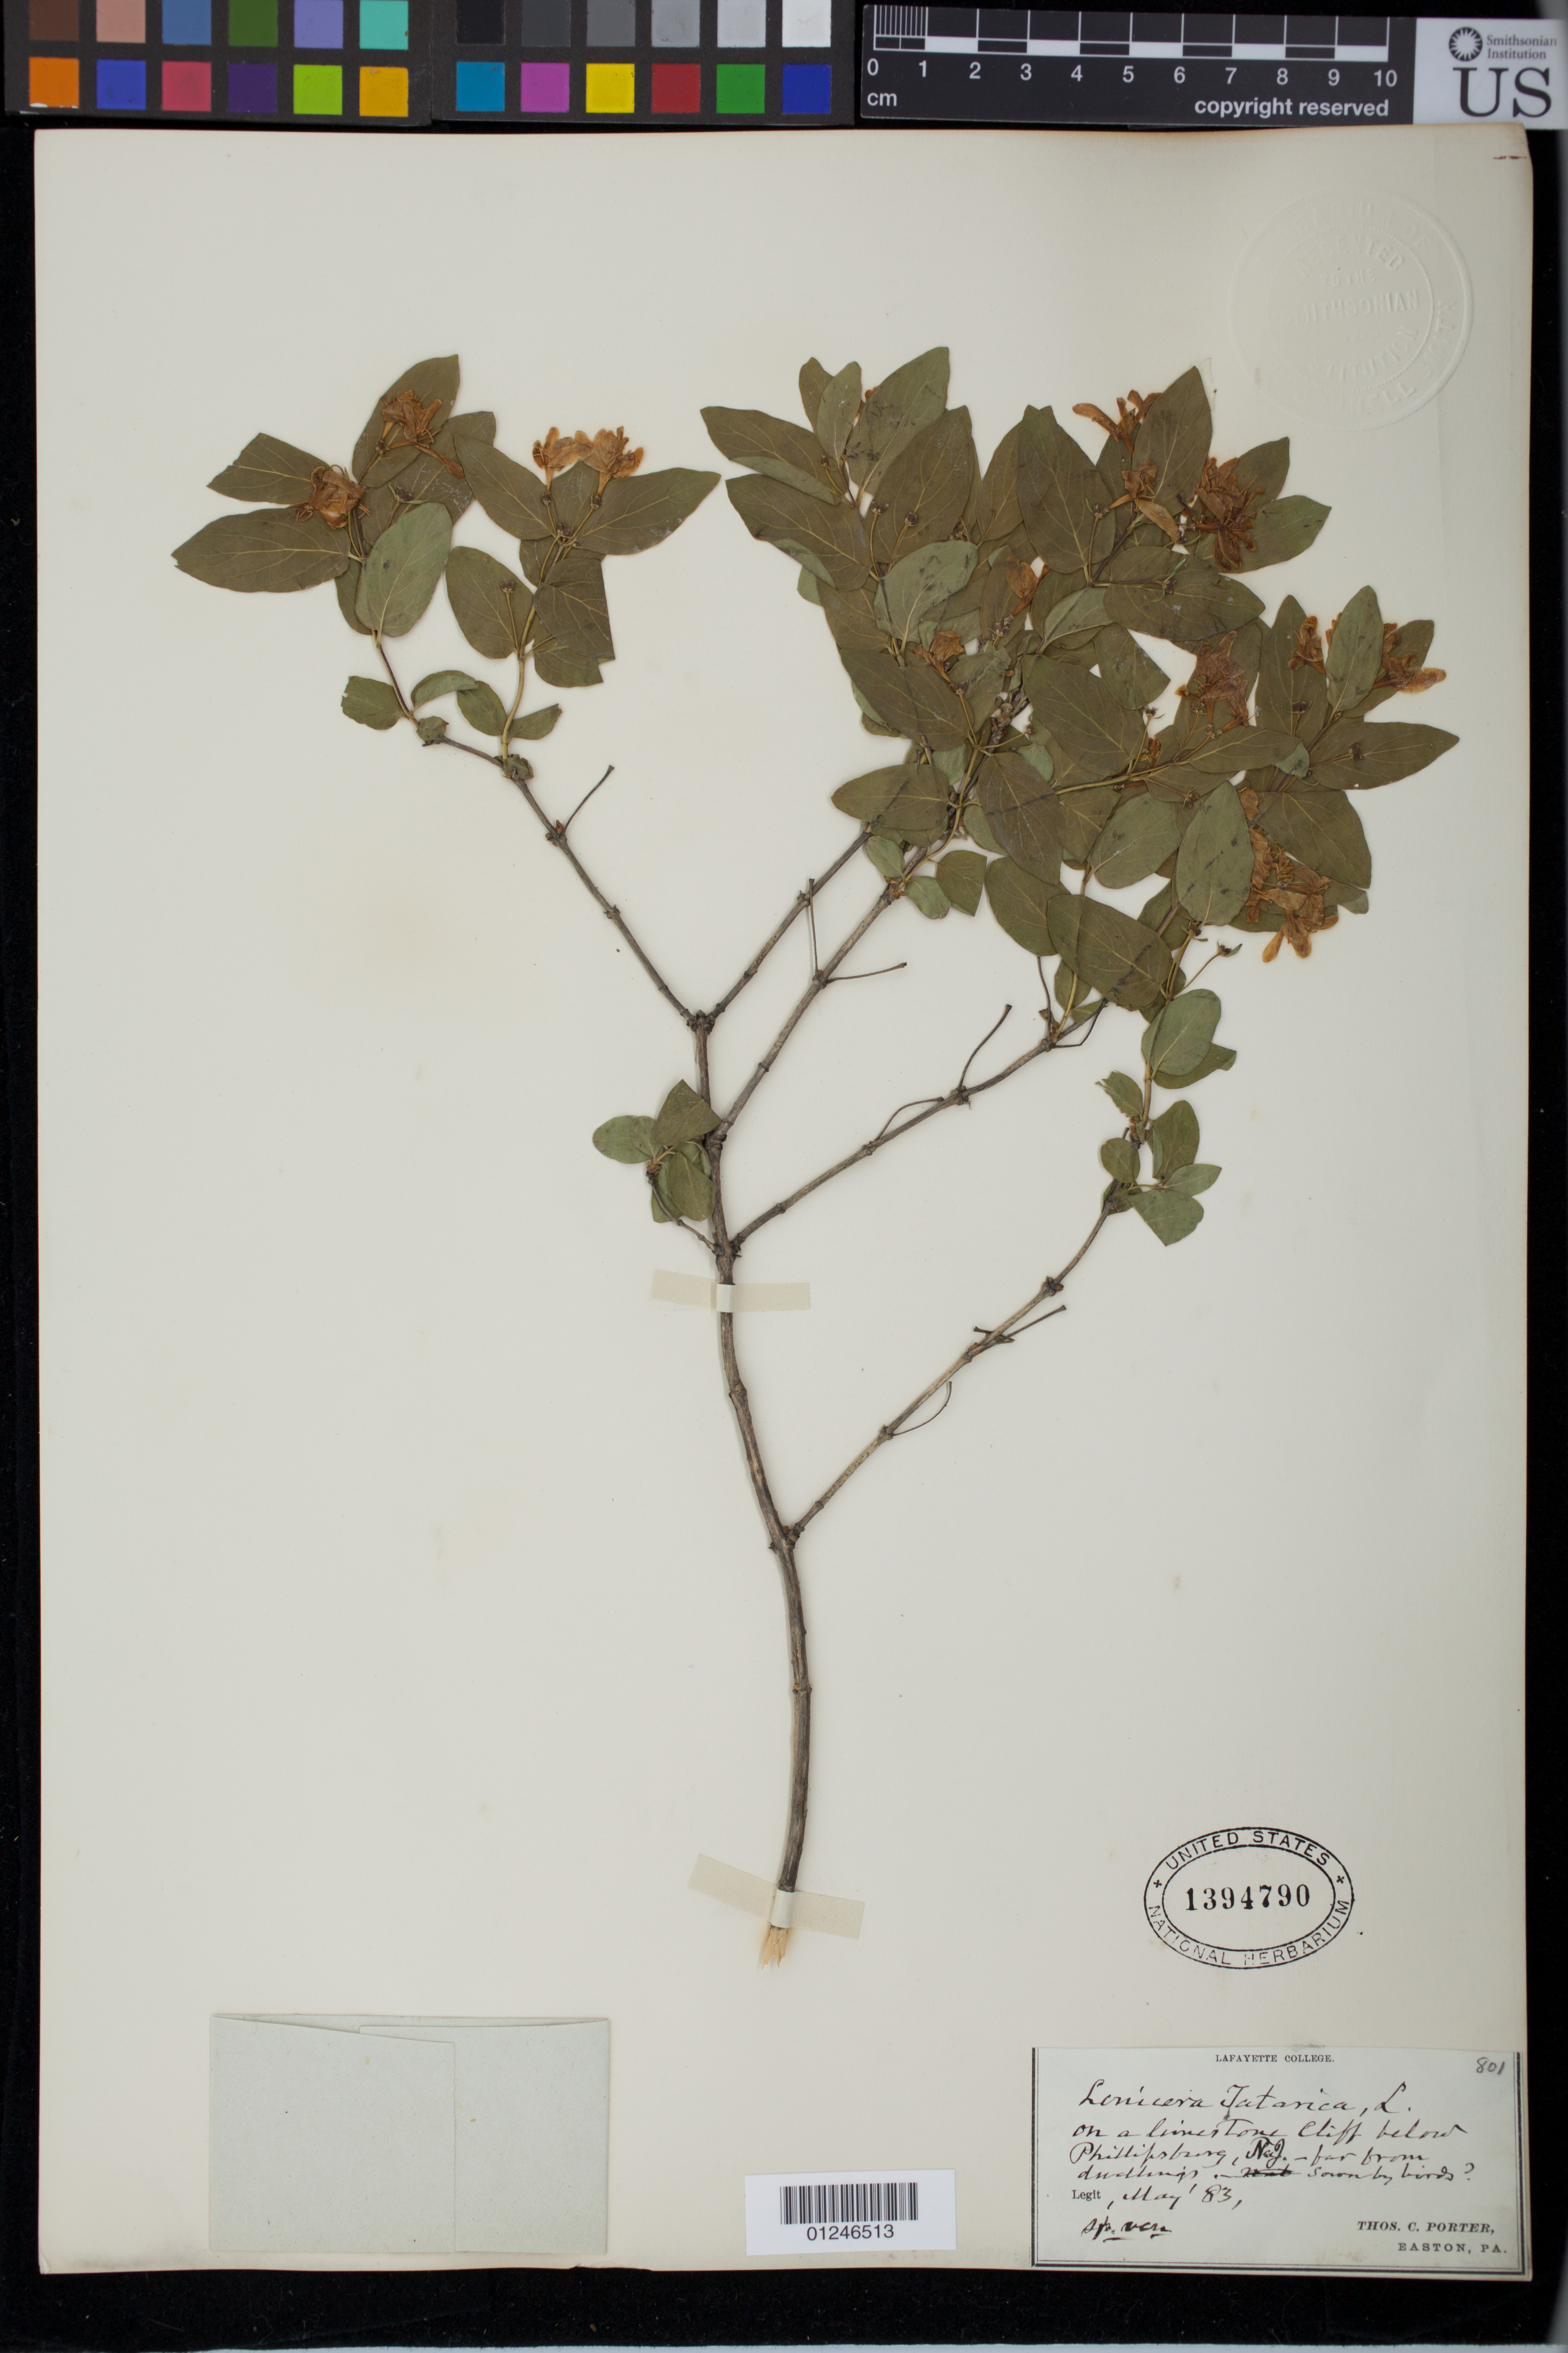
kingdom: Plantae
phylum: Tracheophyta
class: Magnoliopsida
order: Dipsacales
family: Caprifoliaceae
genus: Lonicera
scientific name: Lonicera tatarica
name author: L.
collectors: T. C. Porter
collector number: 801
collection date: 1883-05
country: United States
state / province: New Jersey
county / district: Warren County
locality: On a limestone cliff below Phillipsburg, NJ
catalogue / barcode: US 1394790